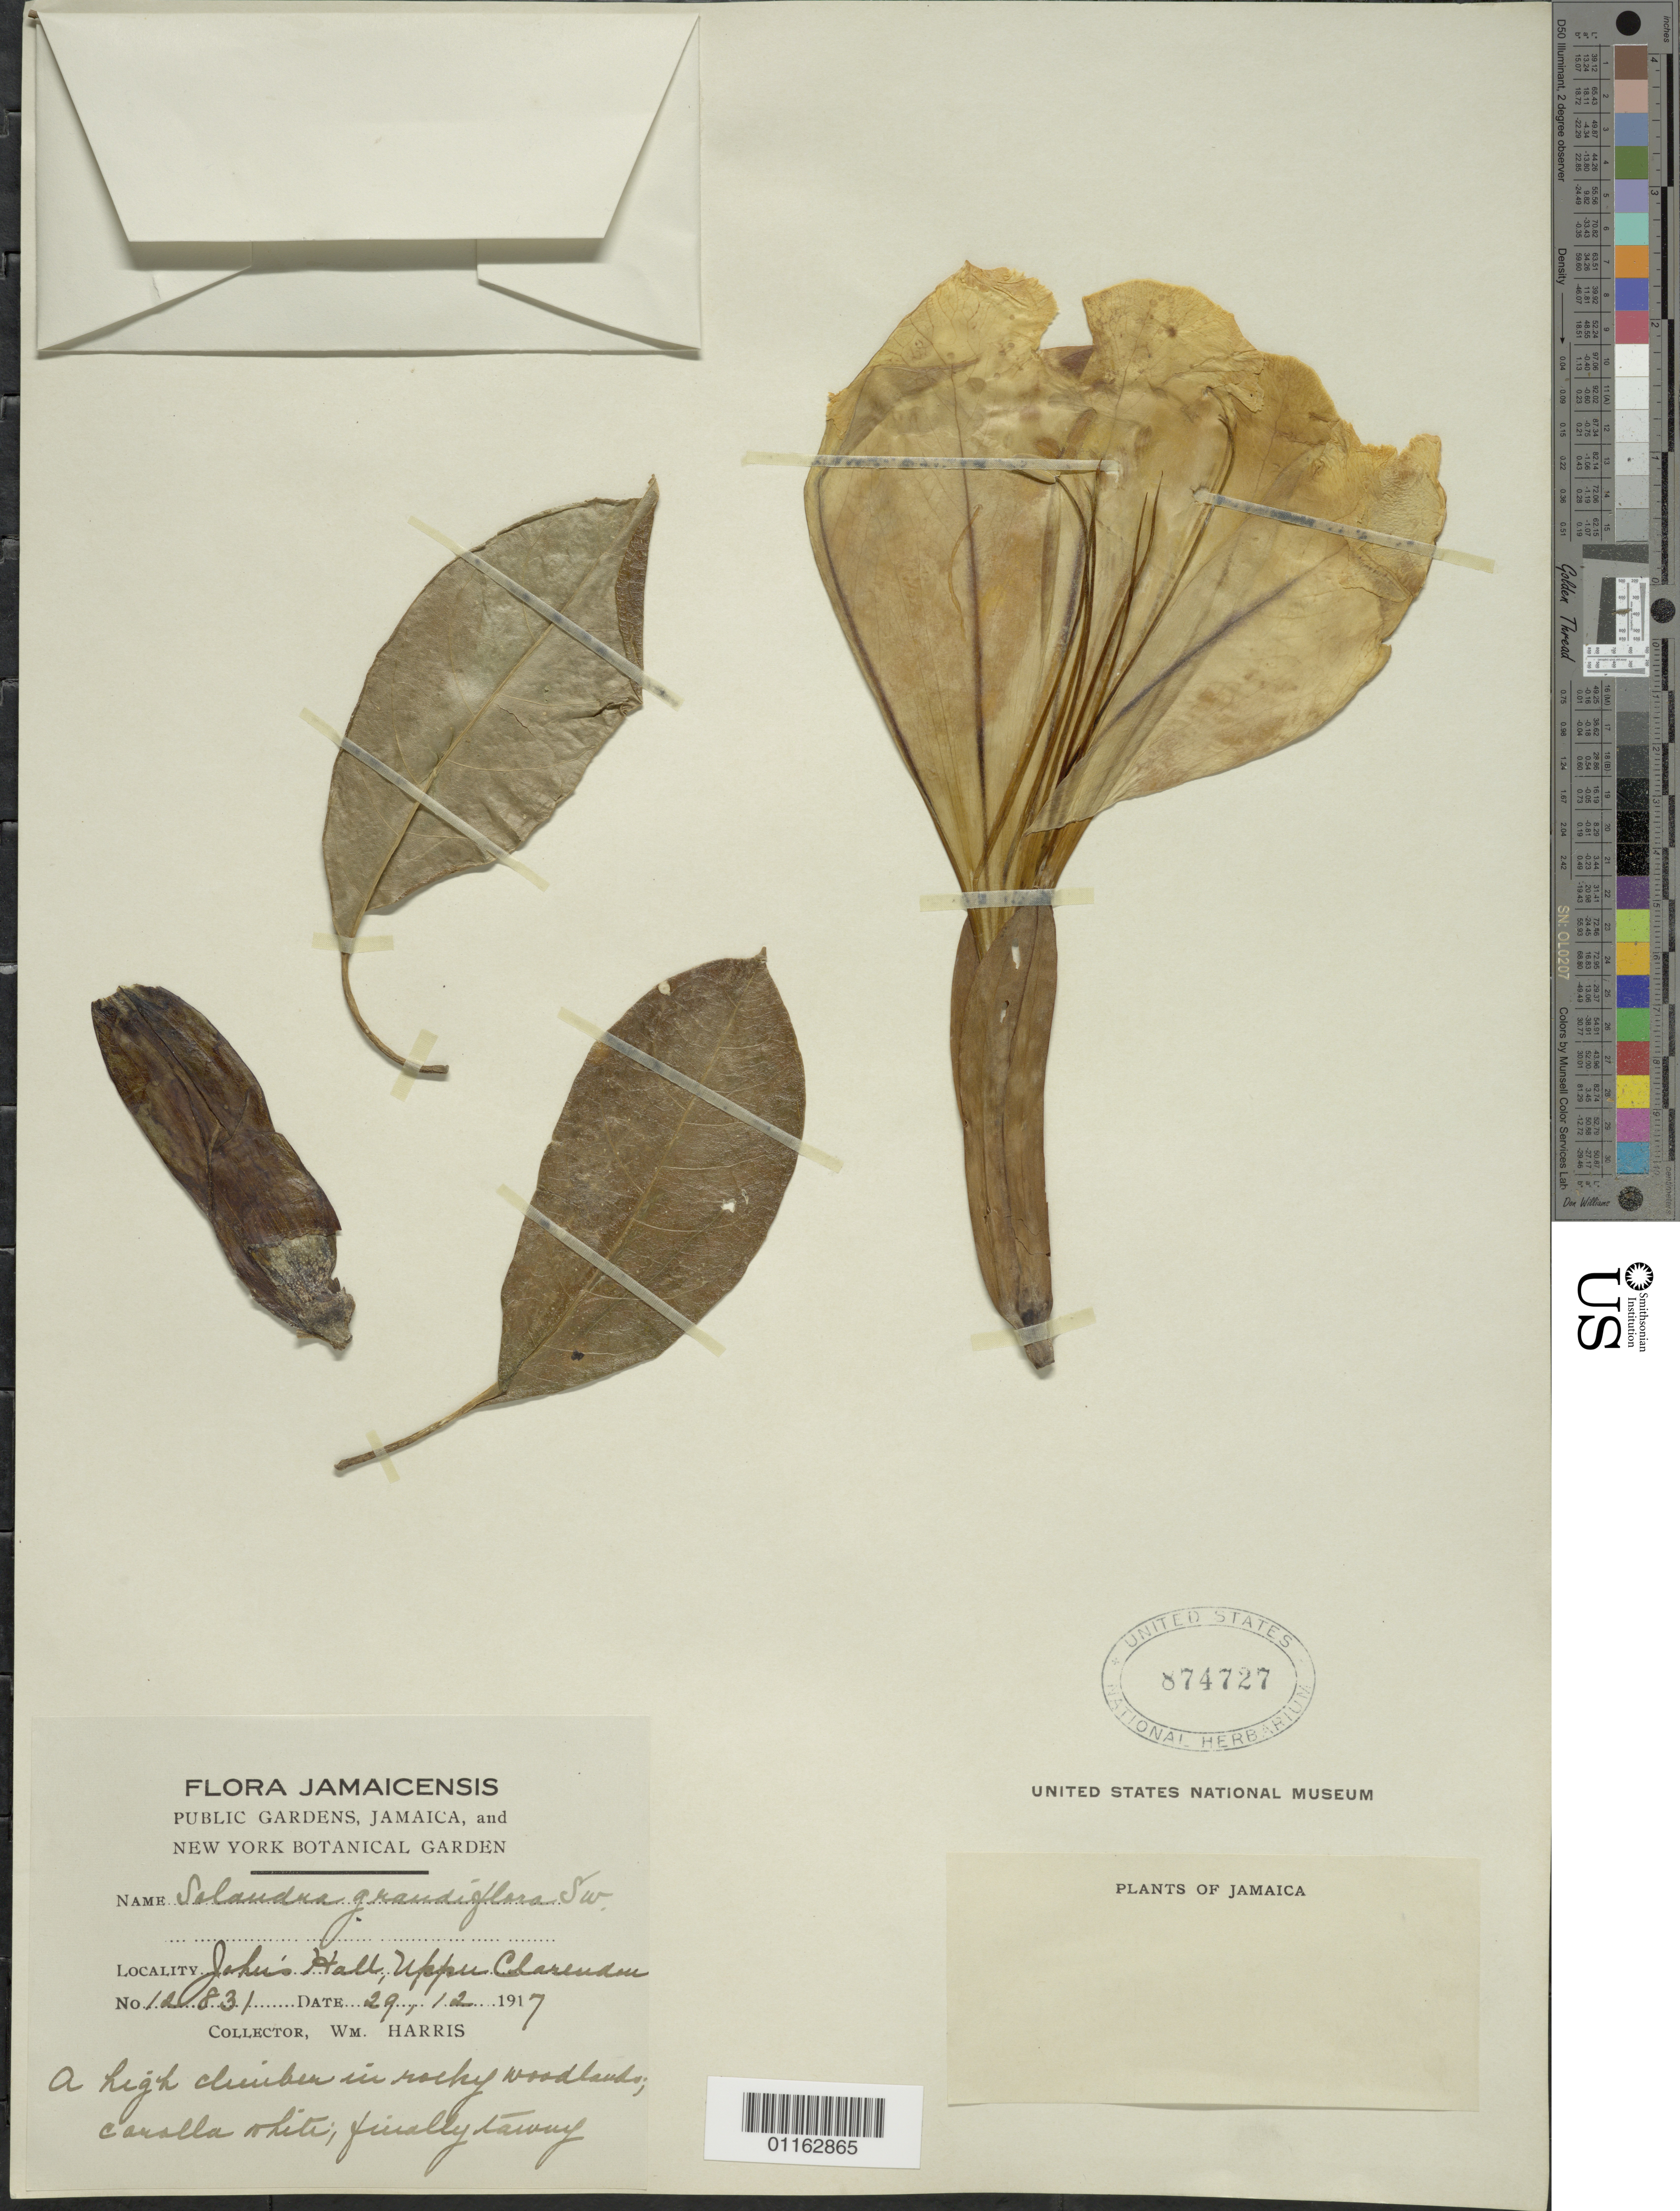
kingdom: Plantae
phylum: Tracheophyta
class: Magnoliopsida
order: Solanales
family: Solanaceae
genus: Solandra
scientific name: Solandra grandiflora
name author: Sw.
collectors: W. Harris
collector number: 12831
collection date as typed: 29 Dec 1917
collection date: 1917-12-29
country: Jamaica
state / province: Clarendon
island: Jamaica I.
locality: John's Hall, Upper Claredon; in rocky woodlands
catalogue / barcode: US 874727